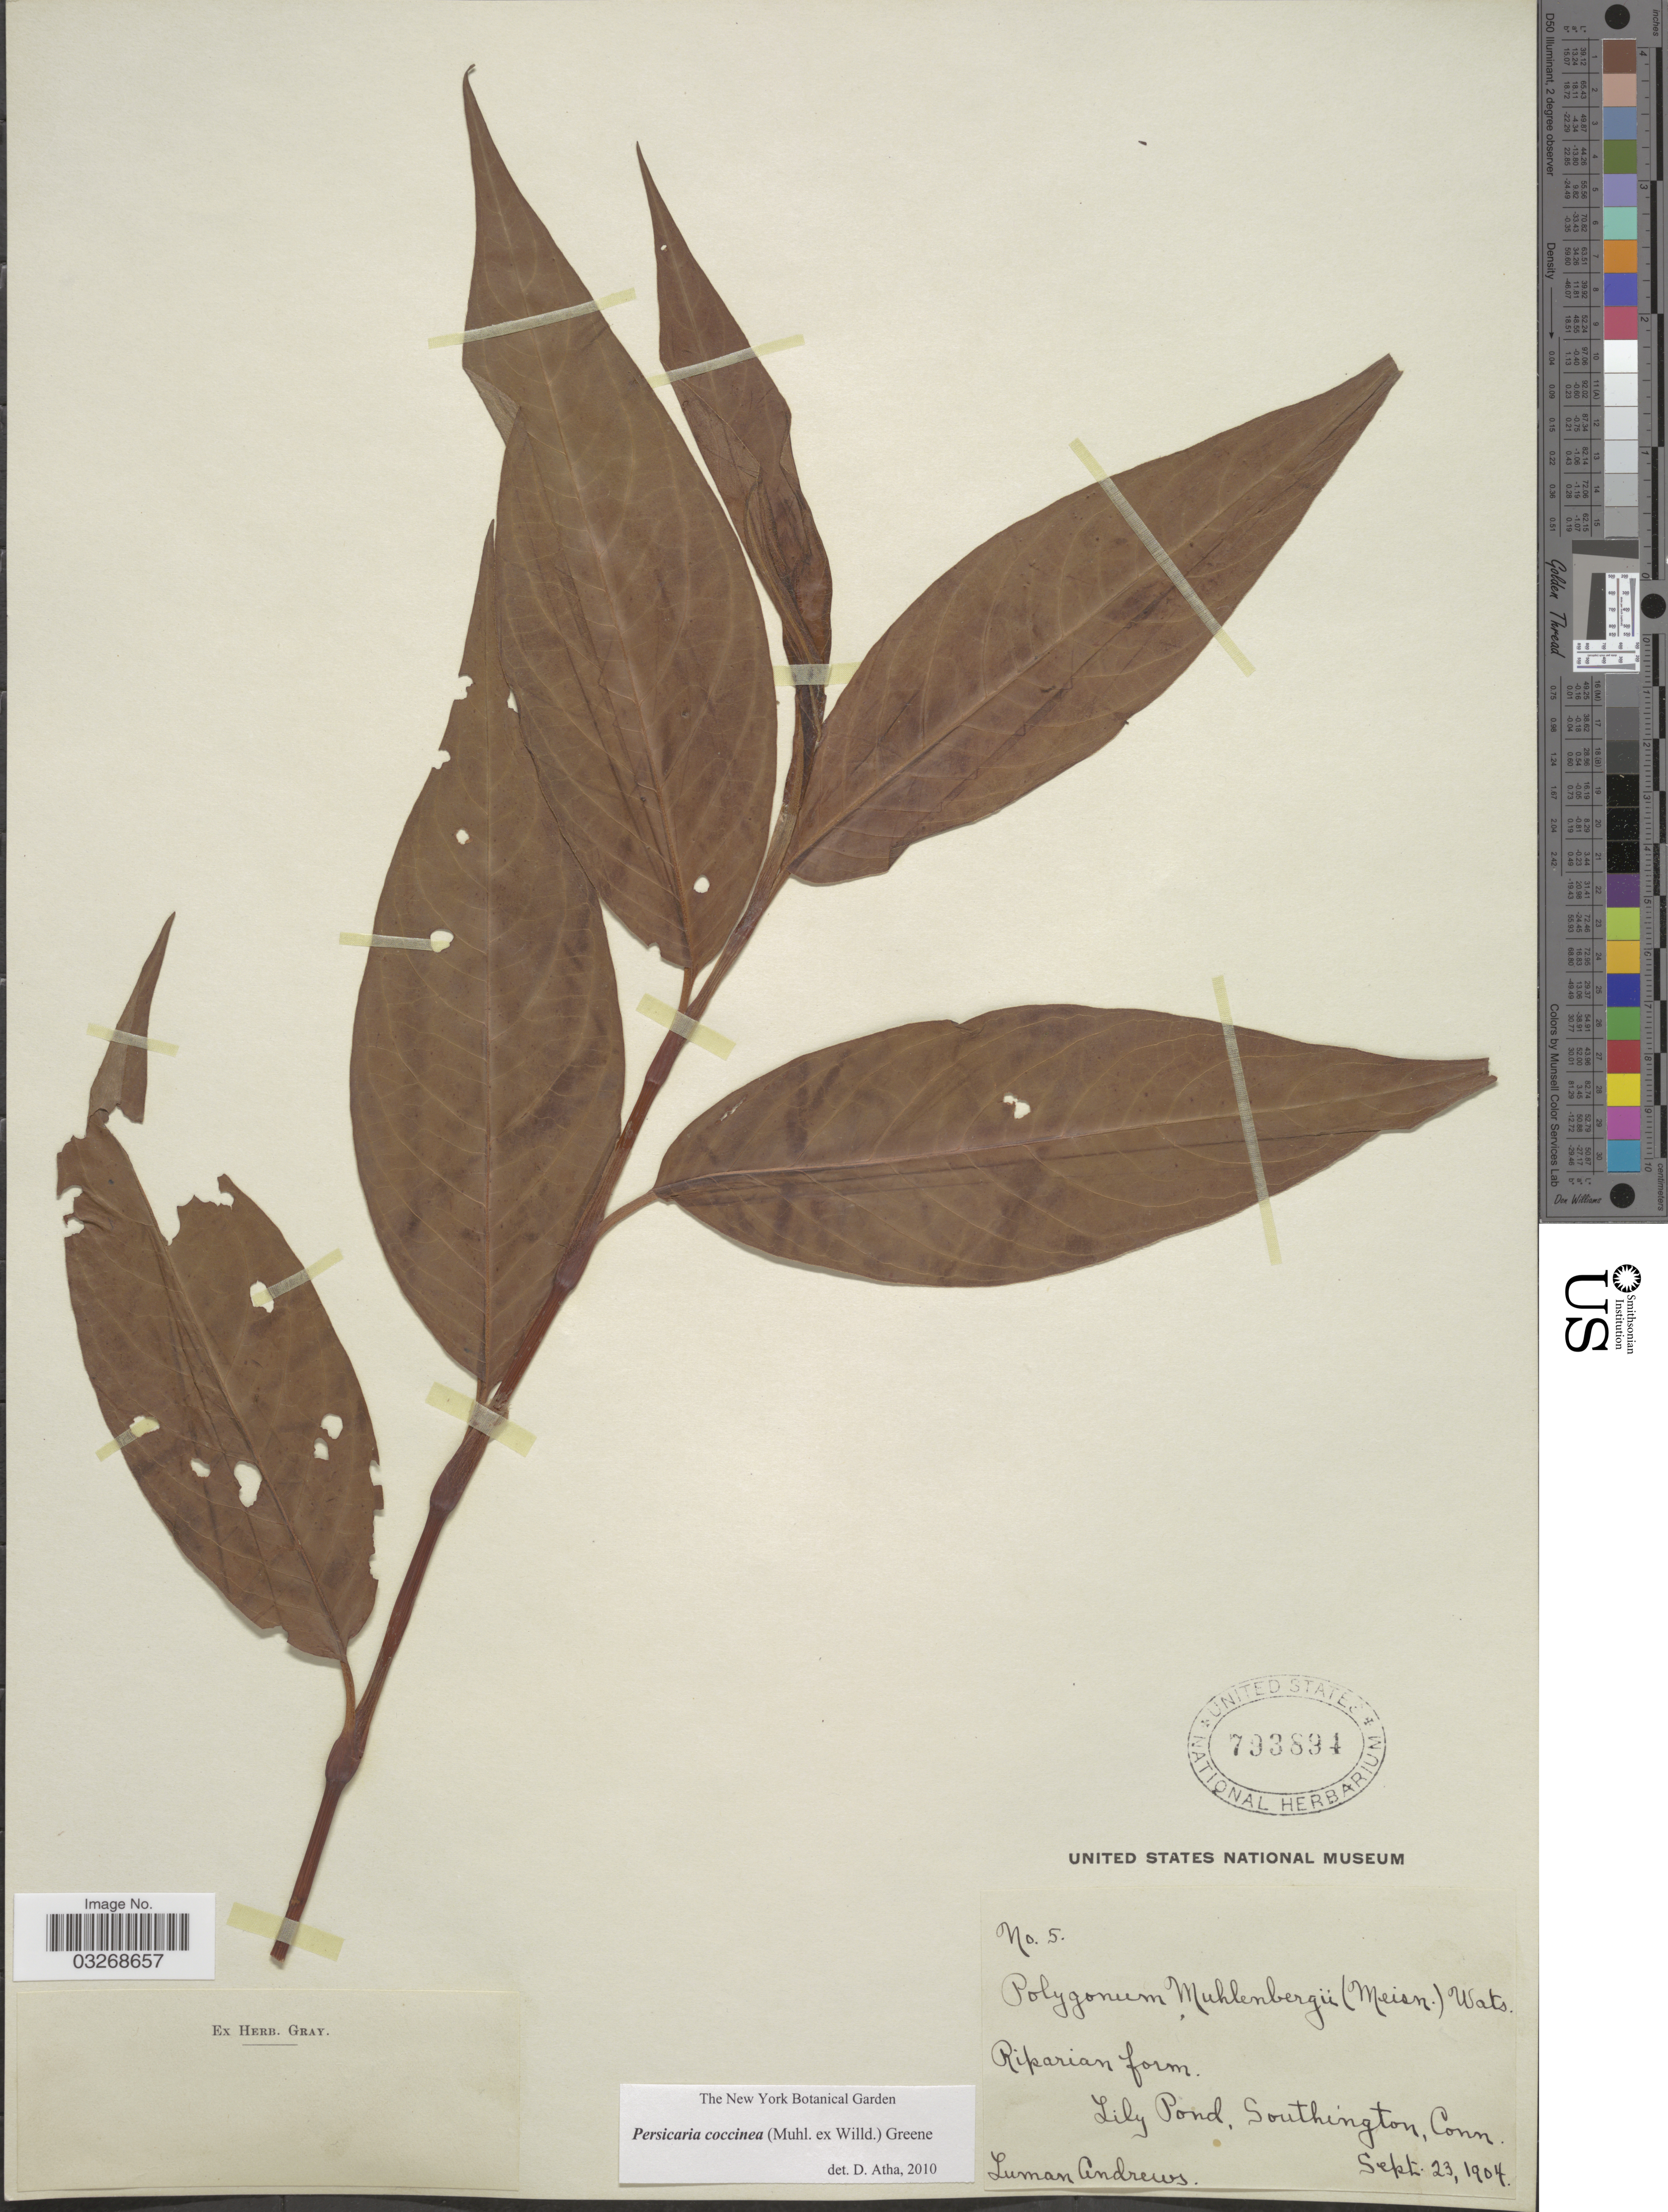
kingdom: Plantae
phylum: Tracheophyta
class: Magnoliopsida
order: Caryophyllales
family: Polygonaceae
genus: Persicaria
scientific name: Persicaria coccinea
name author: (Muhl. ex Willd.) Greene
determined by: Atha, D. E.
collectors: L. Andrews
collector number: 5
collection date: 1904-09-23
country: United States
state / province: Connecticut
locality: Lily Pond, Southington.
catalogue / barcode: US 793894